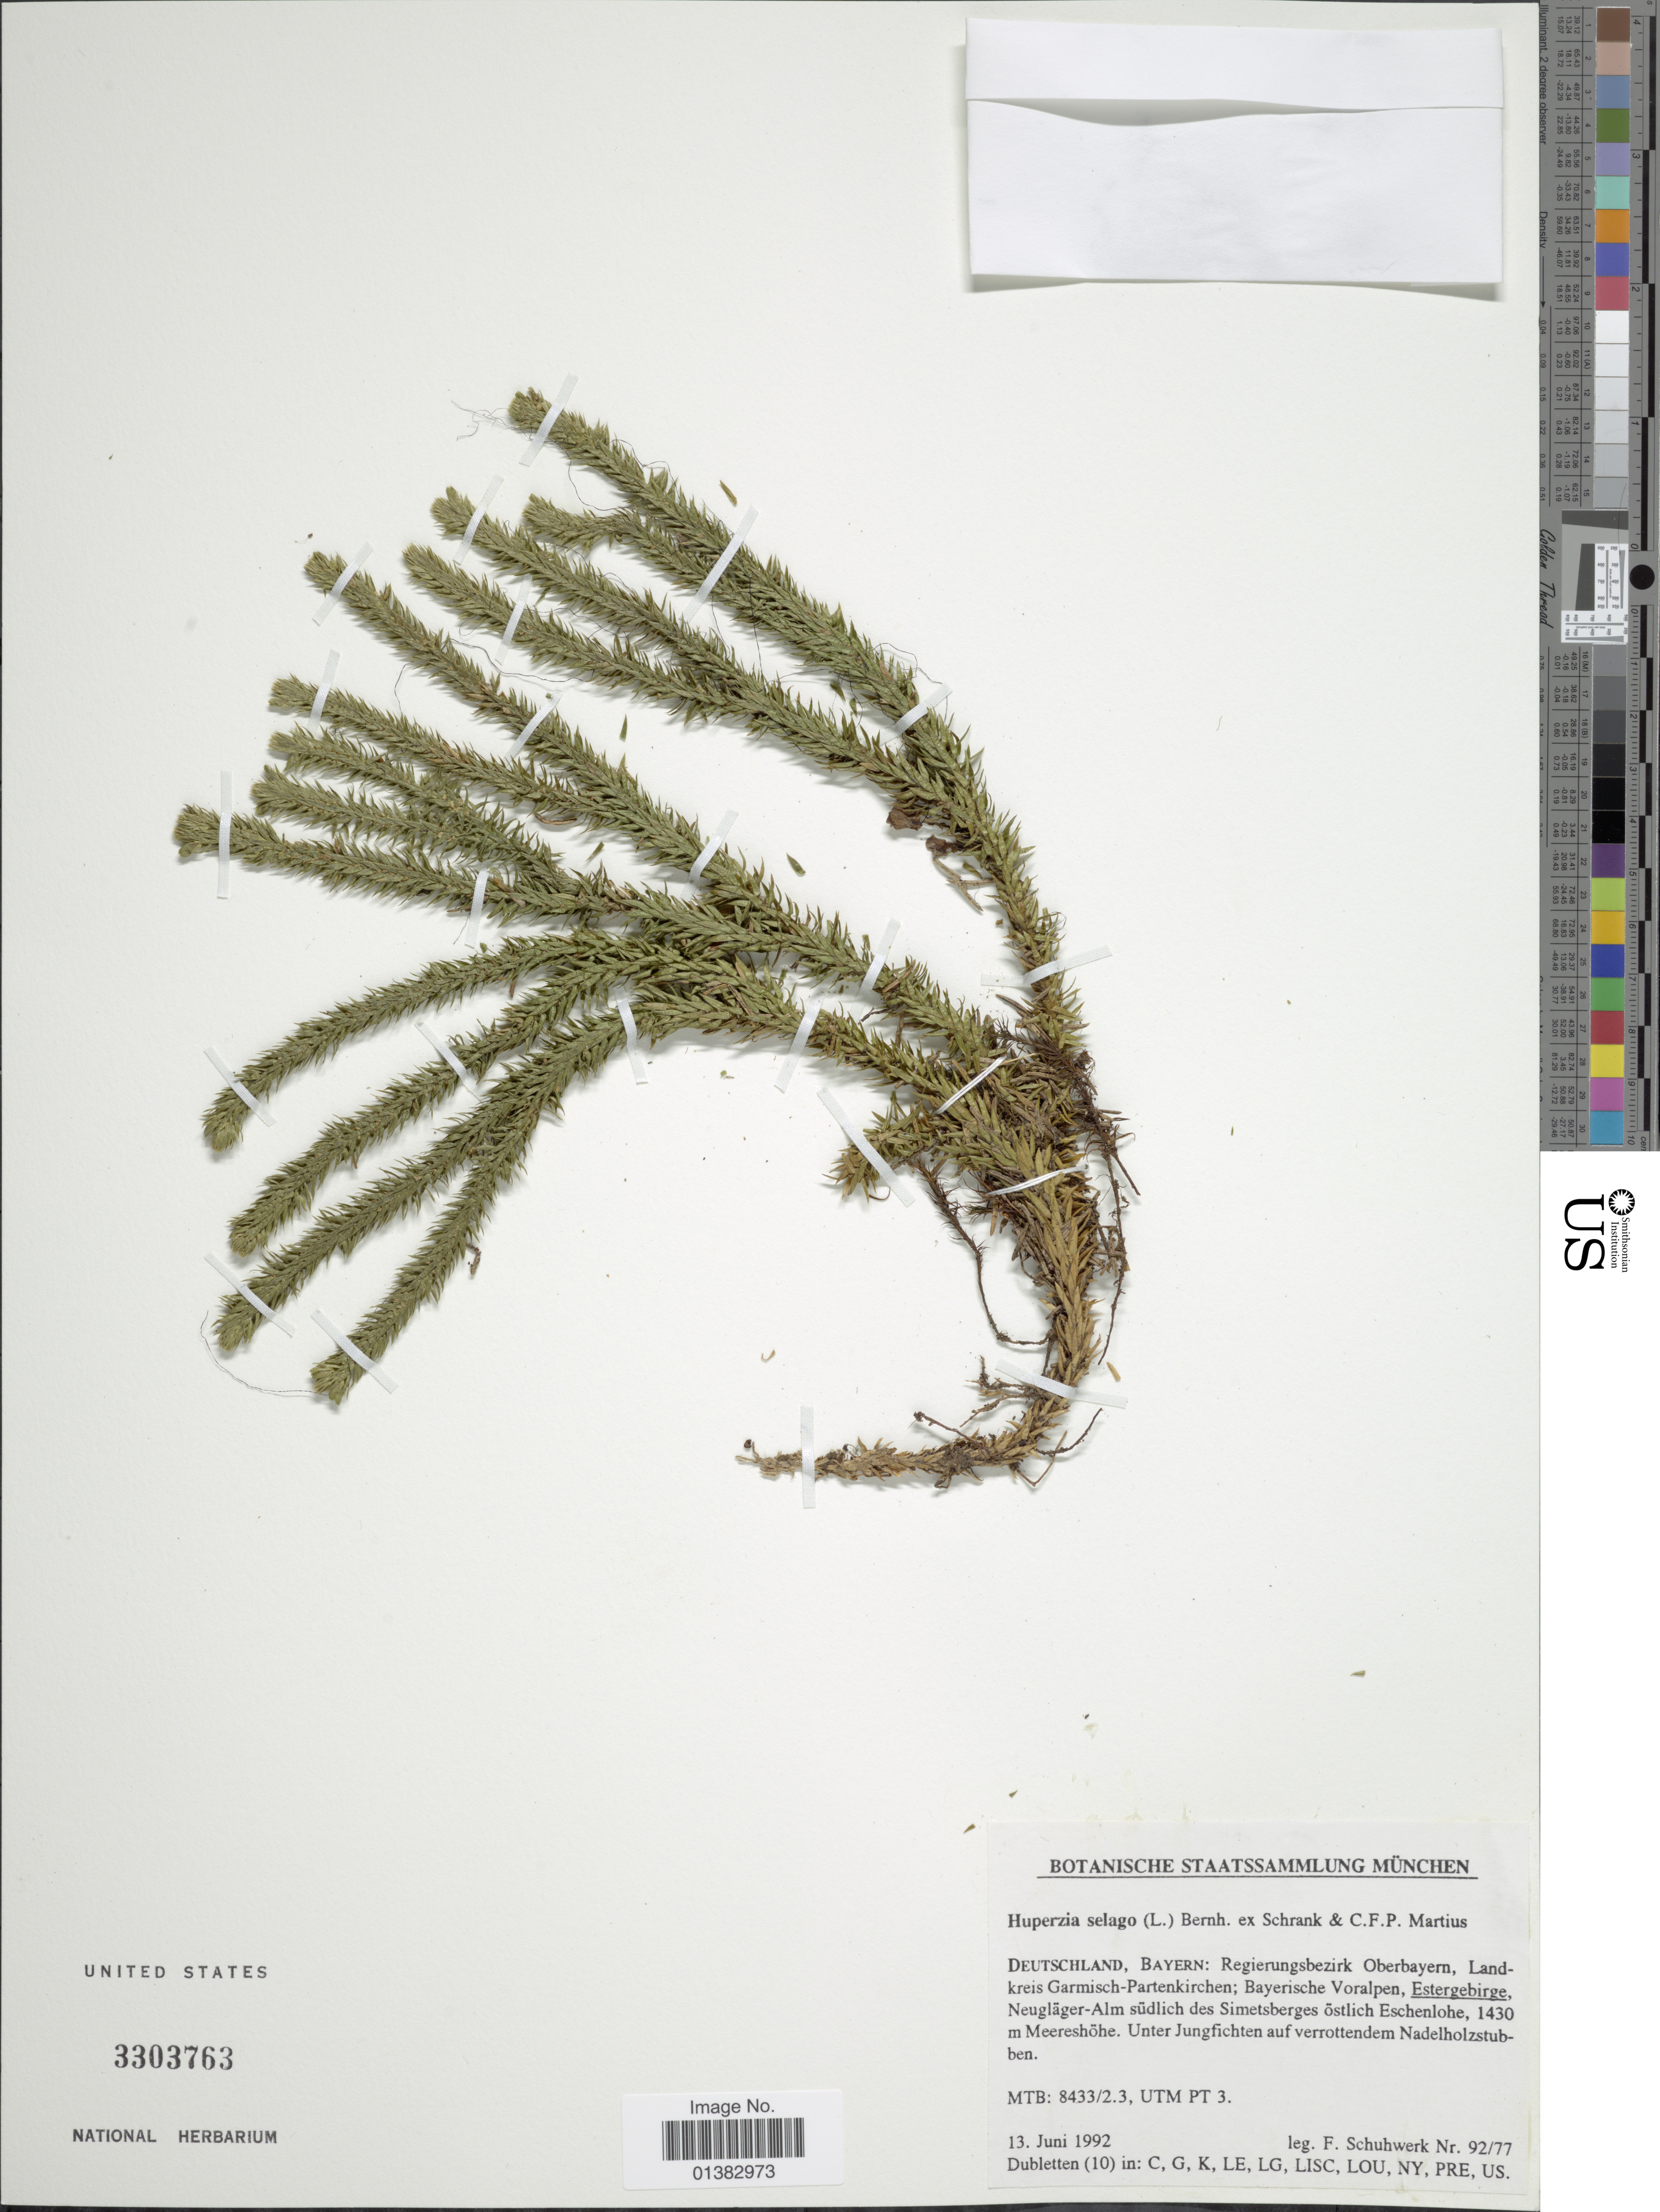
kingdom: Plantae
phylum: Tracheophyta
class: Lycopodiopsida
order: Lycopodiales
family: Lycopodiaceae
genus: Huperzia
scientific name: Huperzia selago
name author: (L.) Bernh. ex Schrank & Mart.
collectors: Schuhwerk, F.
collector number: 92/77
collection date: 1992-06-13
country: Germany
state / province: Bayern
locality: Regierungsbezirk Oberbayern, Landkreis Garmisch - Partenkirchen; Bayerische Voralpen, Estergebirge, Neugläger-Alm südlich des Simetsberges östlich Eschenlohe. MTB 8433/2.3, UTM PT3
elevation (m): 1430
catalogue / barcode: US 3303763